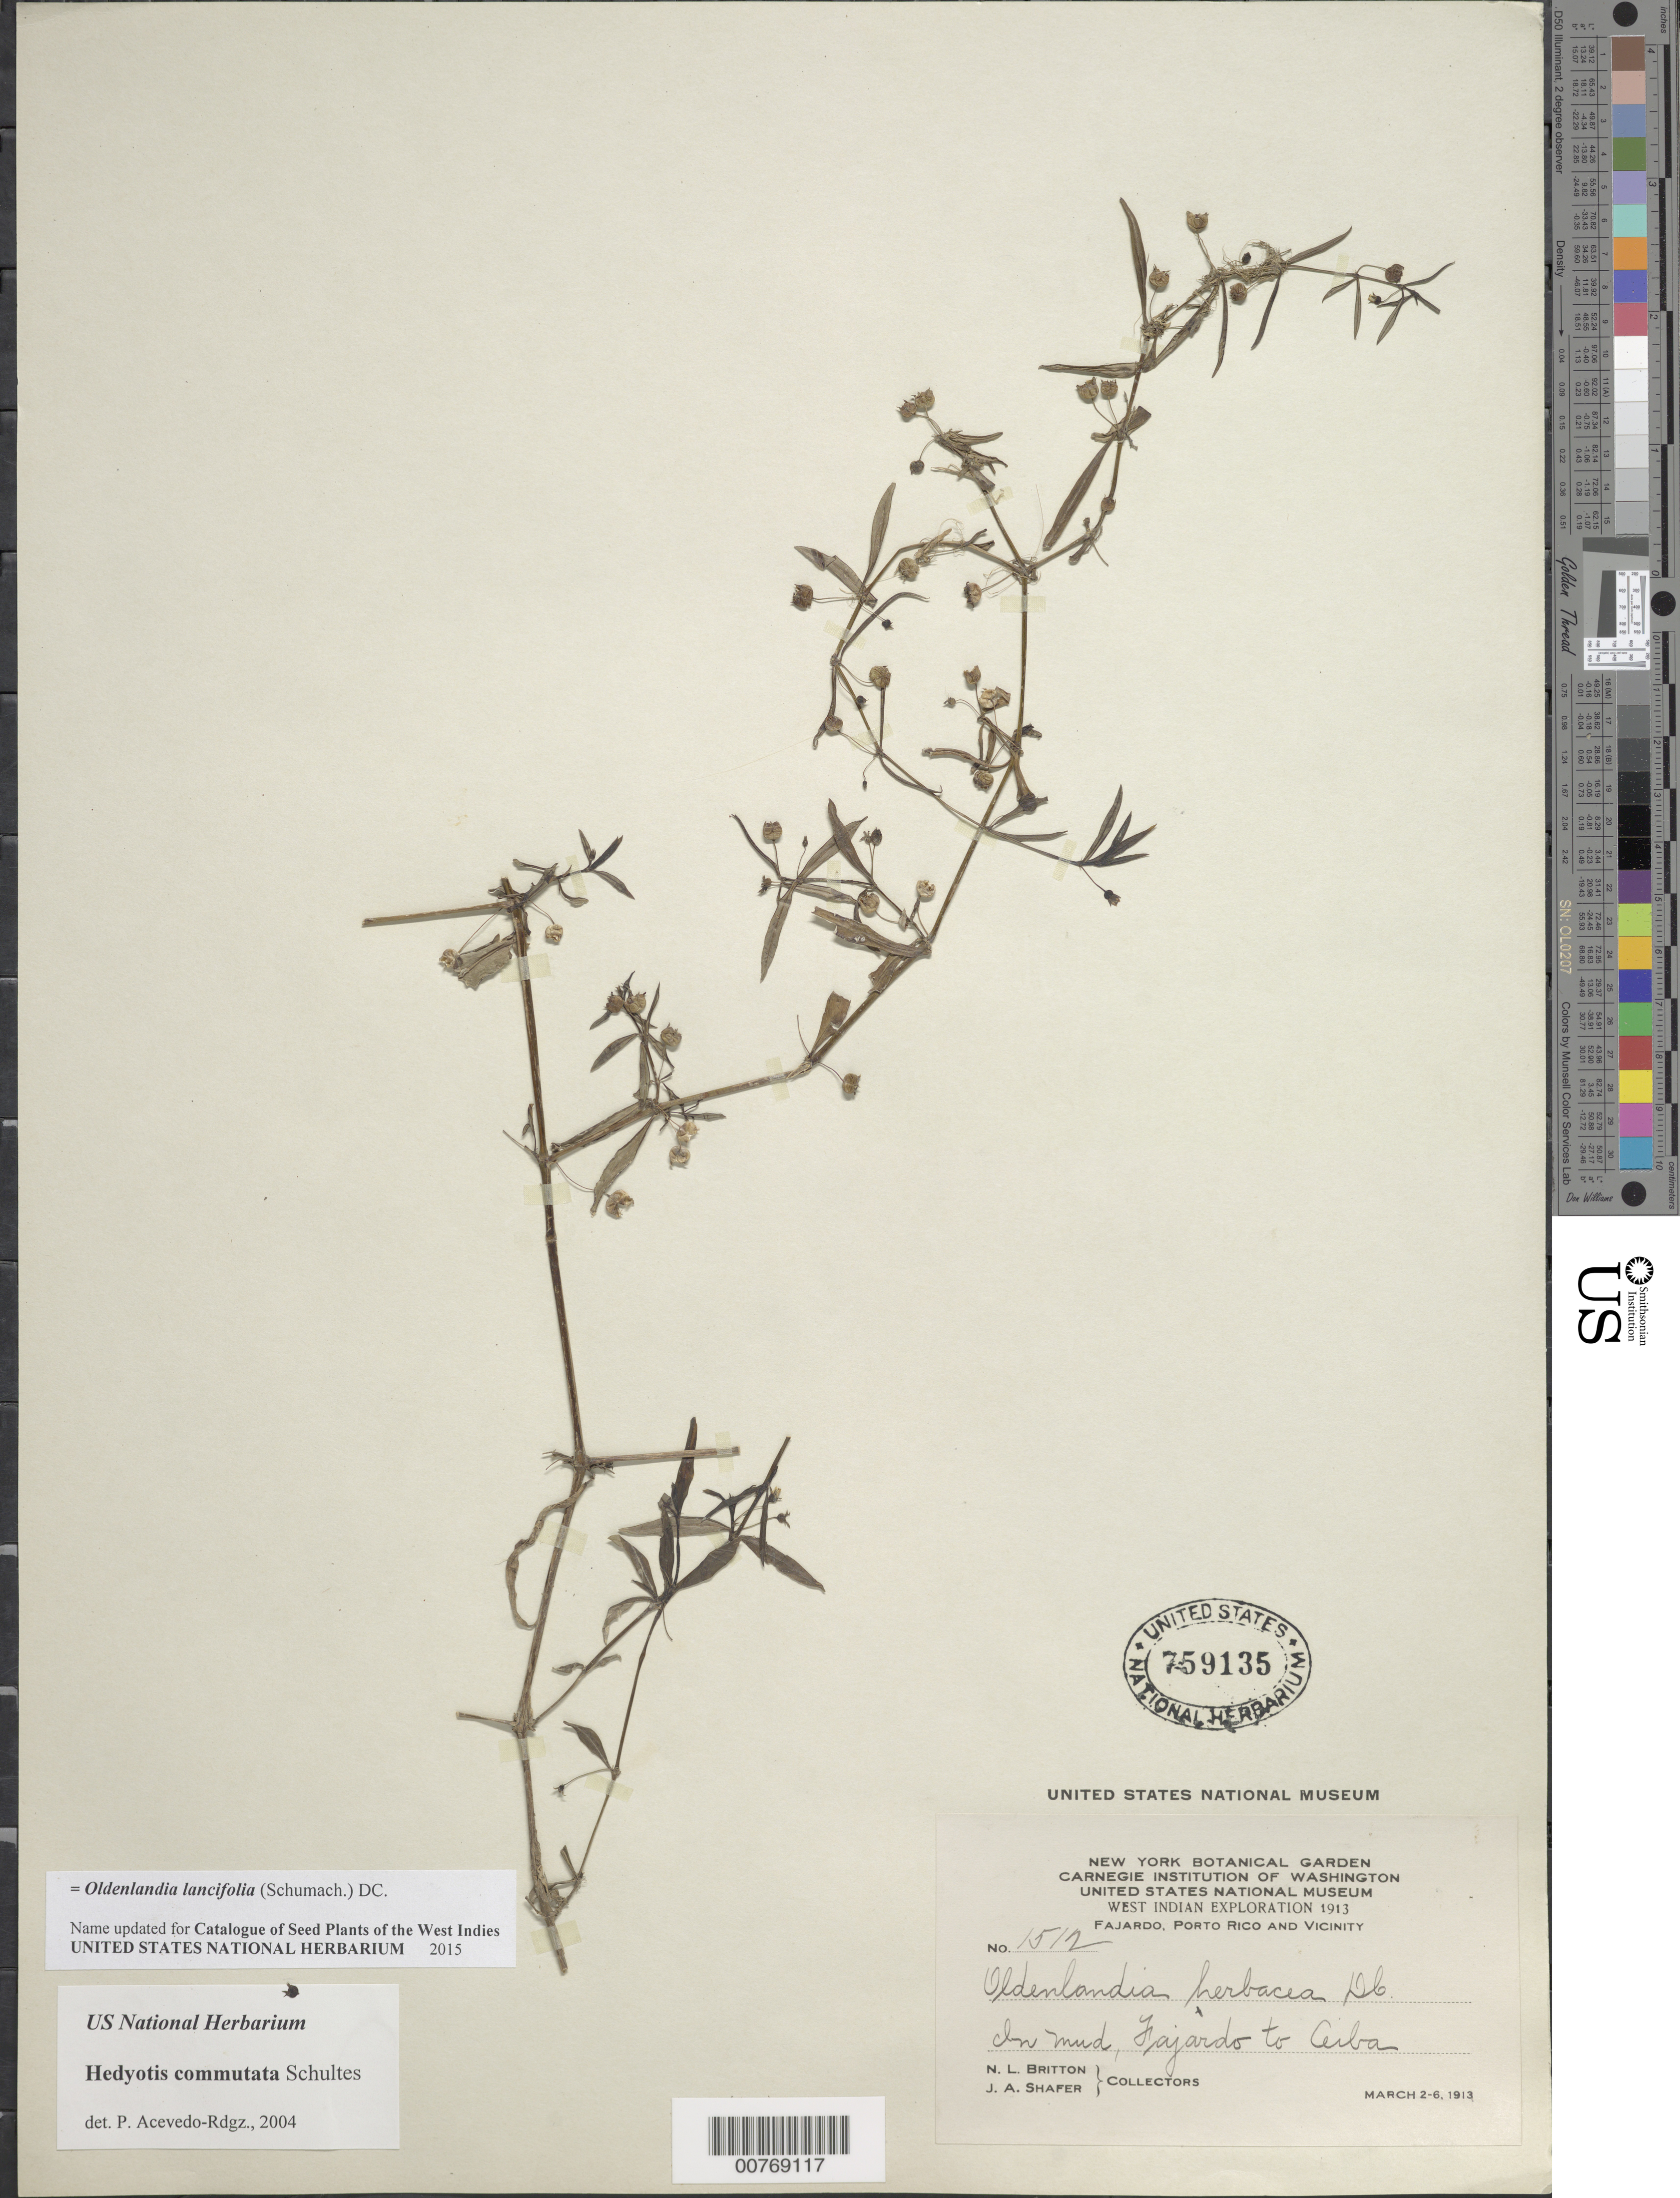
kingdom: Plantae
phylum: Tracheophyta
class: Magnoliopsida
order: Gentianales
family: Rubiaceae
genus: Oldenlandia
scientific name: Oldenlandia uniflora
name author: L.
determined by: Acevedo-Rodríguez, P., (BOT), Smithsonian Institution - National Museum of Natural History (UNITED STATES)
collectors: N. Britton & J. A. Shafer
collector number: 1512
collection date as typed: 02 Mar 1913 to 06 Mar 1913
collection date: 1913-03-02/1913-03-06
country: Puerto Rico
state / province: Ceiba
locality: Fajardo to Ceiba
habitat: In mud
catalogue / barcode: US 759135